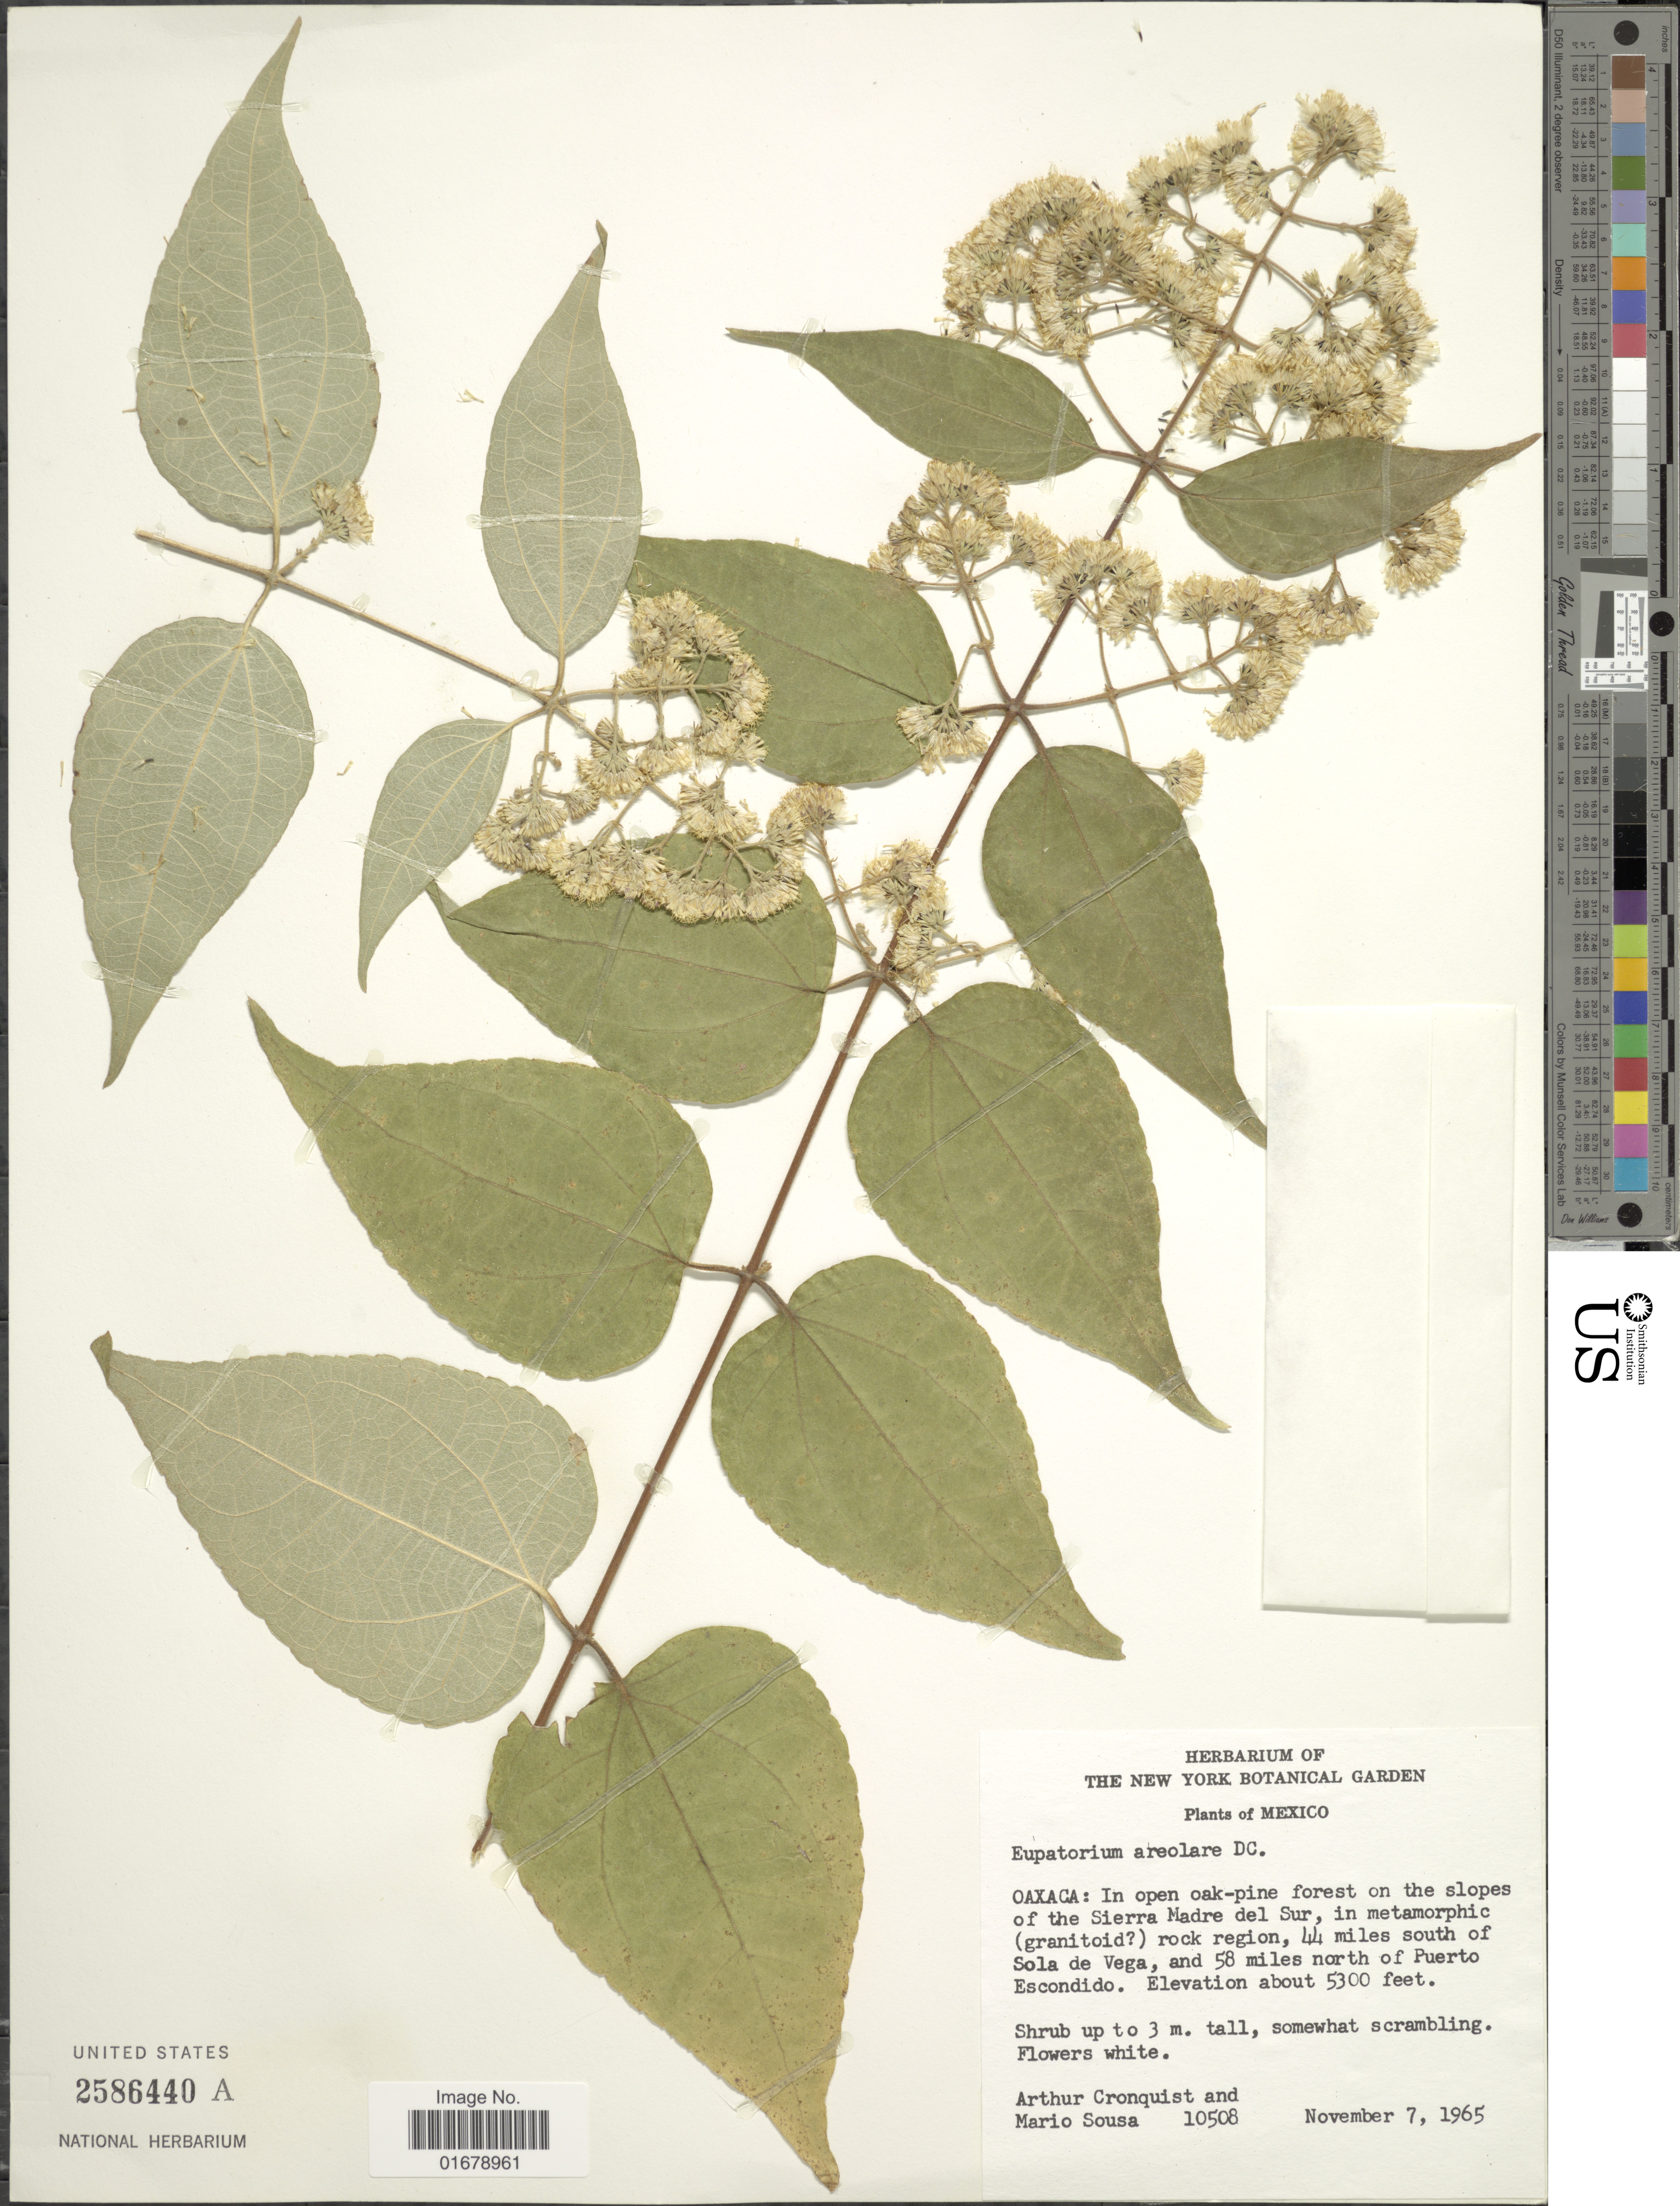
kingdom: Plantae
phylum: Tracheophyta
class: Magnoliopsida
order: Asterales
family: Asteraceae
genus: Piptothrix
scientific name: Piptothrix areolaris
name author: (DC.) R.M. King & H. Rob.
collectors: A. J. Cronquist & M. Sousa S.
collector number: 10508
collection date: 1965-11-07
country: Mexico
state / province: Oaxaca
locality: Mexico. Oaxaca: In open oak-pine forest on the slopes of the Sierra Madre del Sur, in metamorhic (granitoid [unsure placement]) rock region, 44 miles south of Sola de Vega, and 58 miles north of Puerto Escondido.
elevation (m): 1615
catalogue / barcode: US 2586440A